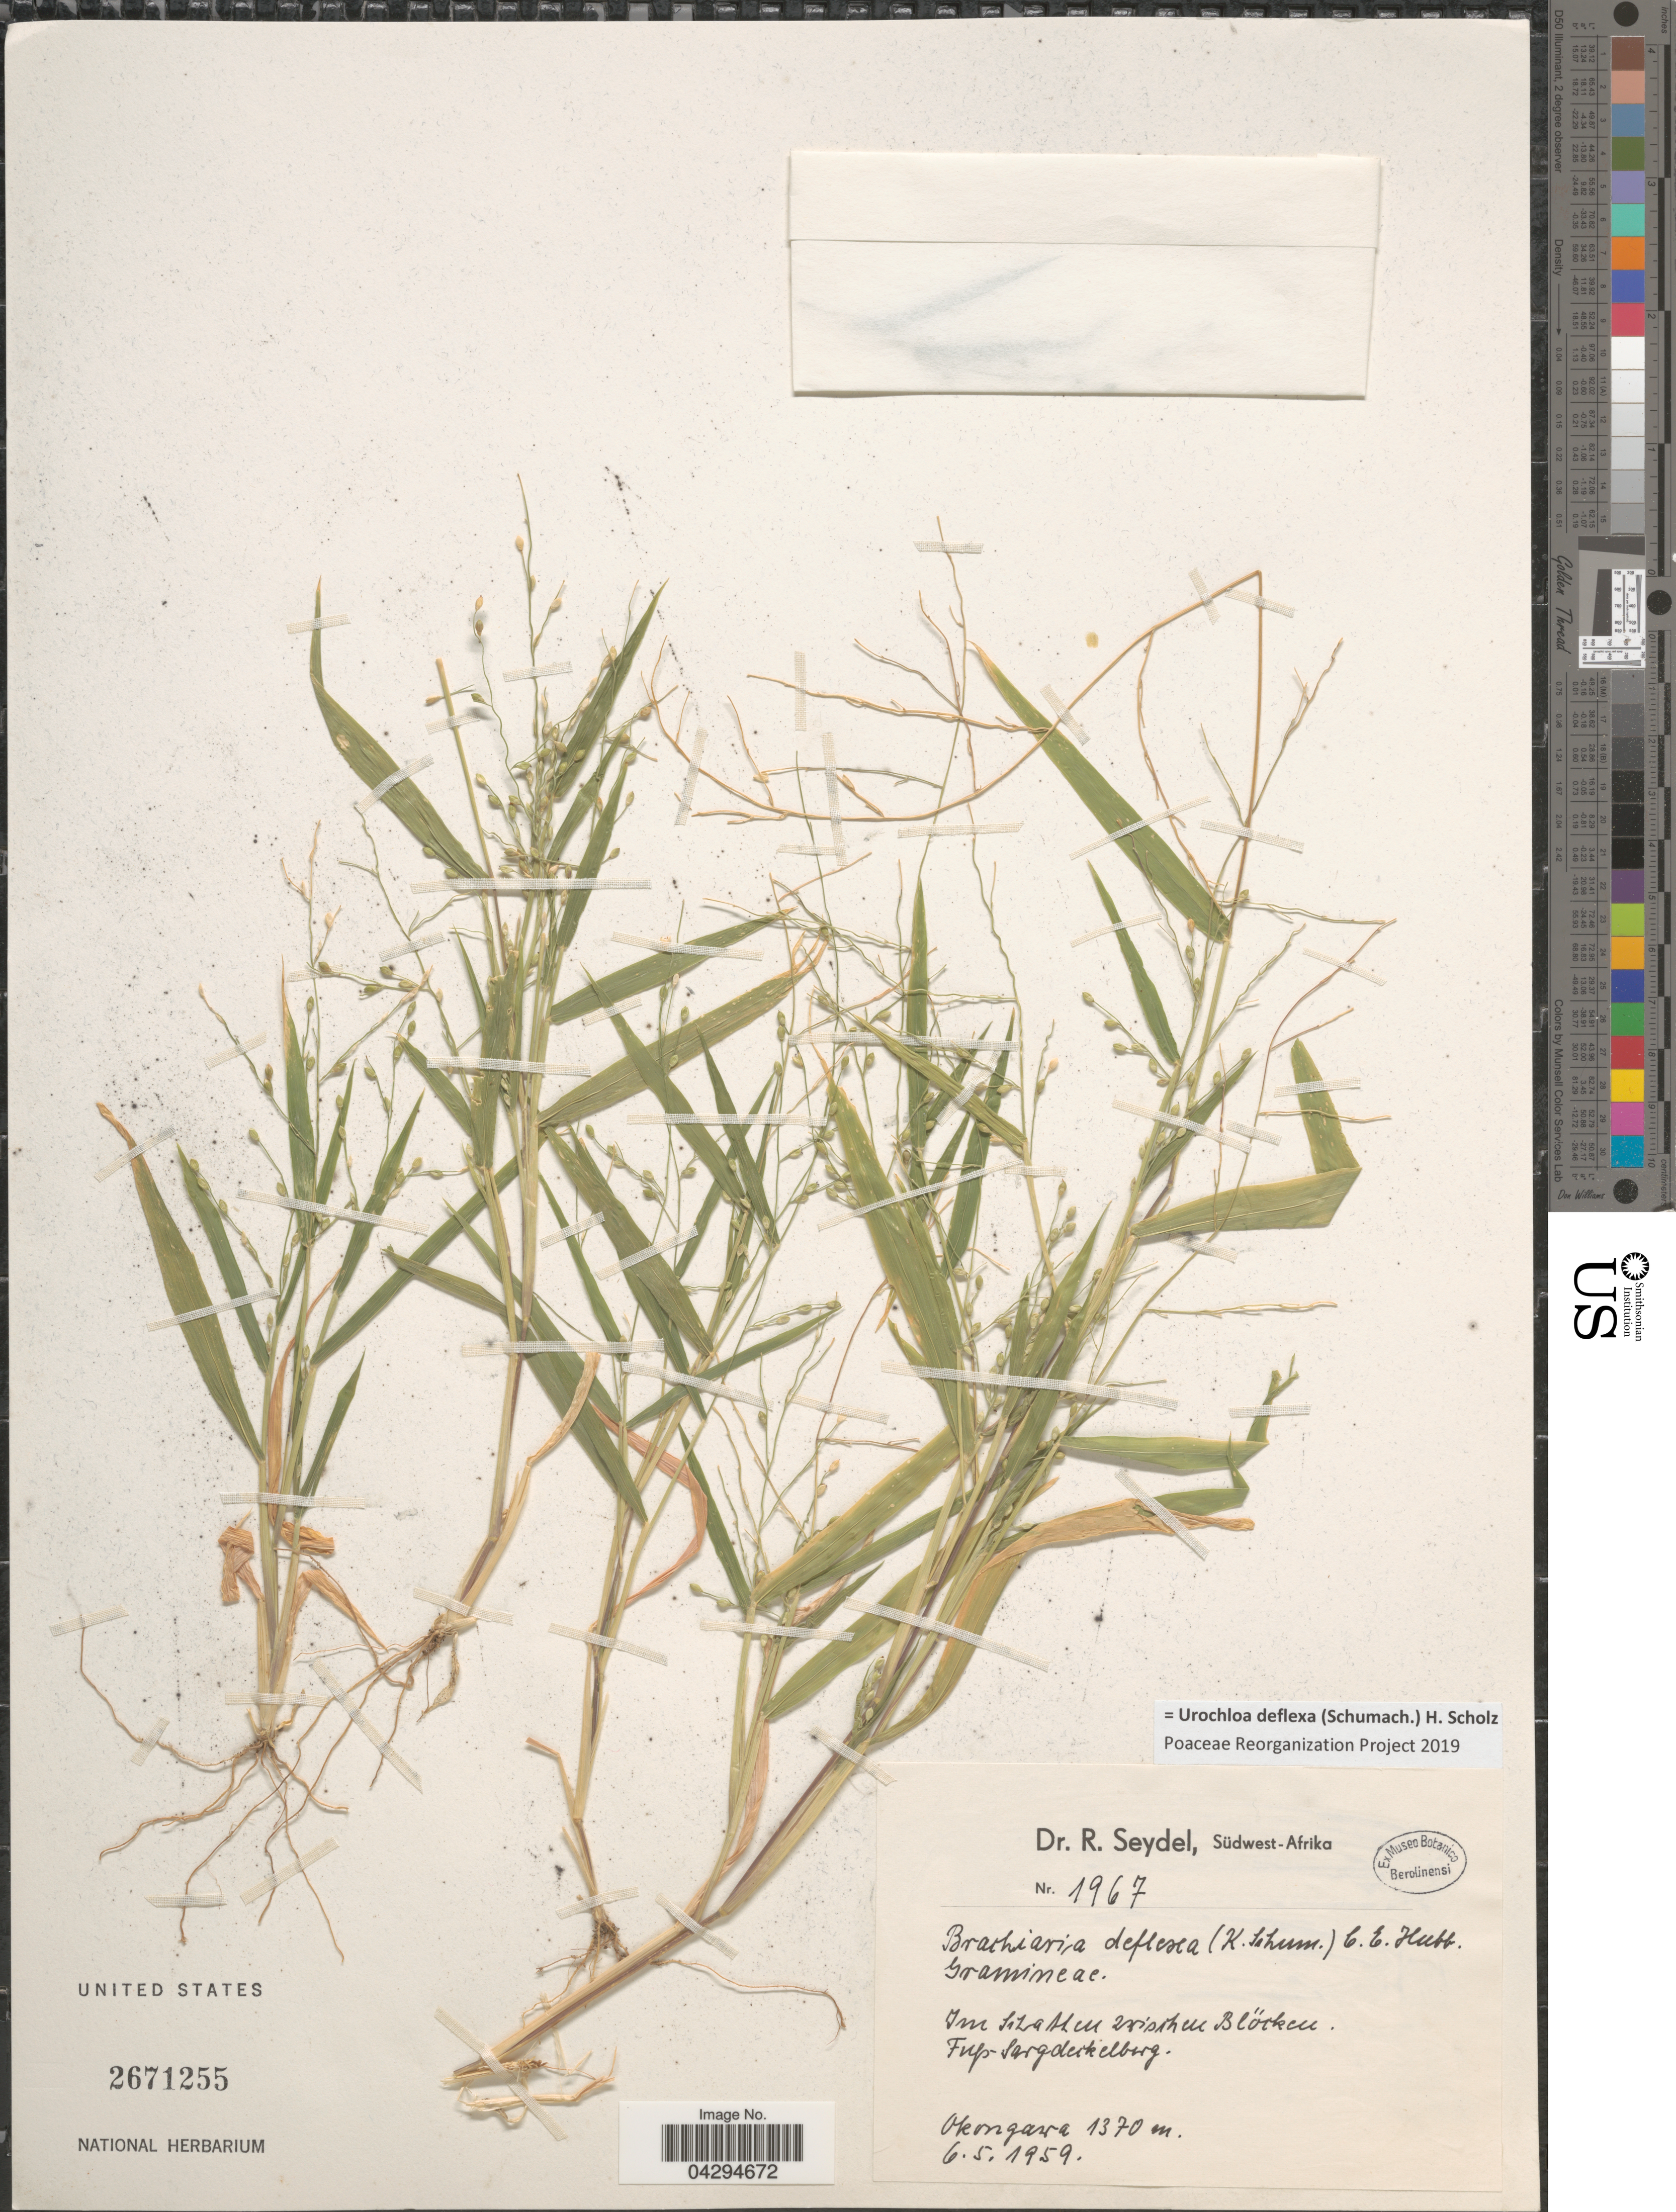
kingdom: Plantae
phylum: Tracheophyta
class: Liliopsida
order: Poales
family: Poaceae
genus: Urochloa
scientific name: Urochloa deflexa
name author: (Schumach.) H. Scholz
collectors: R. Seydel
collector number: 1967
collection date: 1959-05-06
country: Namibia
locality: Südwest-Afrika. Okongawa.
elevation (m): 1370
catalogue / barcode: US 2671255